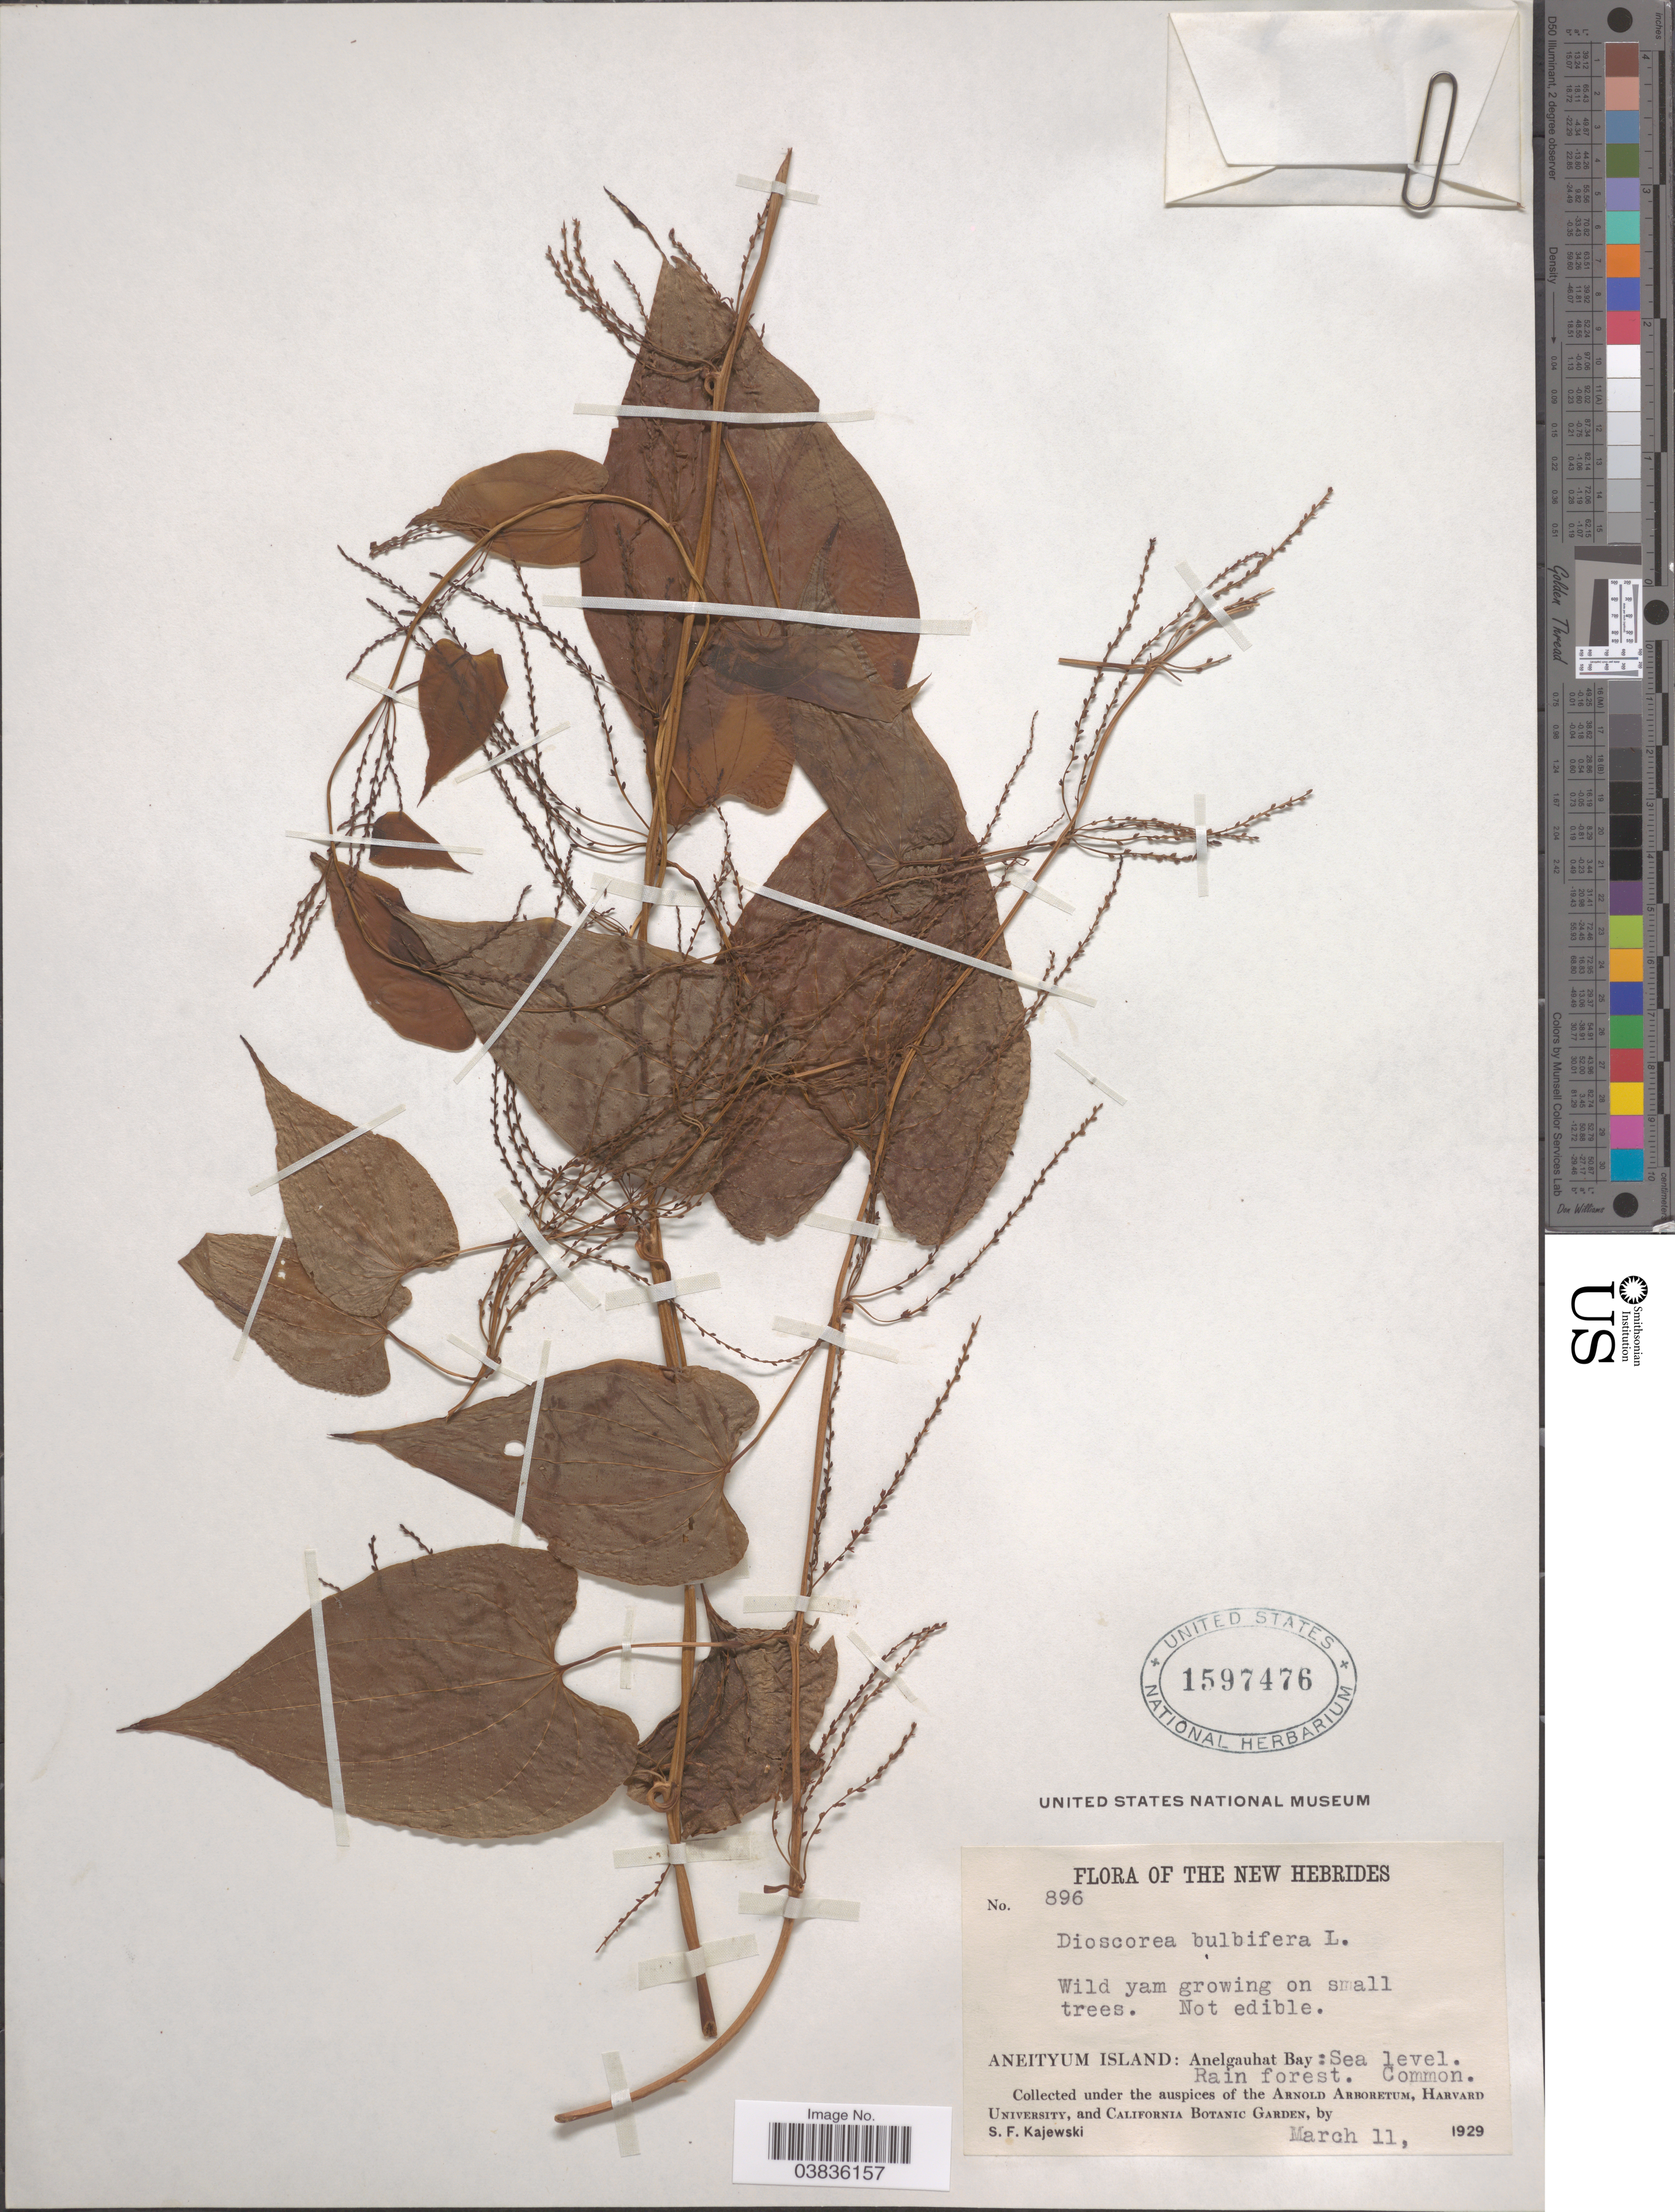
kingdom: Plantae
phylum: Tracheophyta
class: Liliopsida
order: Dioscoreales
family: Dioscoreaceae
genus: Dioscorea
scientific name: Dioscorea bulbifera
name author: L.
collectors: S. Kajewski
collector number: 896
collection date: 1929-03-11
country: Vanuatu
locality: The New Hebrides. Aneityum Island: Anelgauhat Bay.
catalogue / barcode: US 1597476